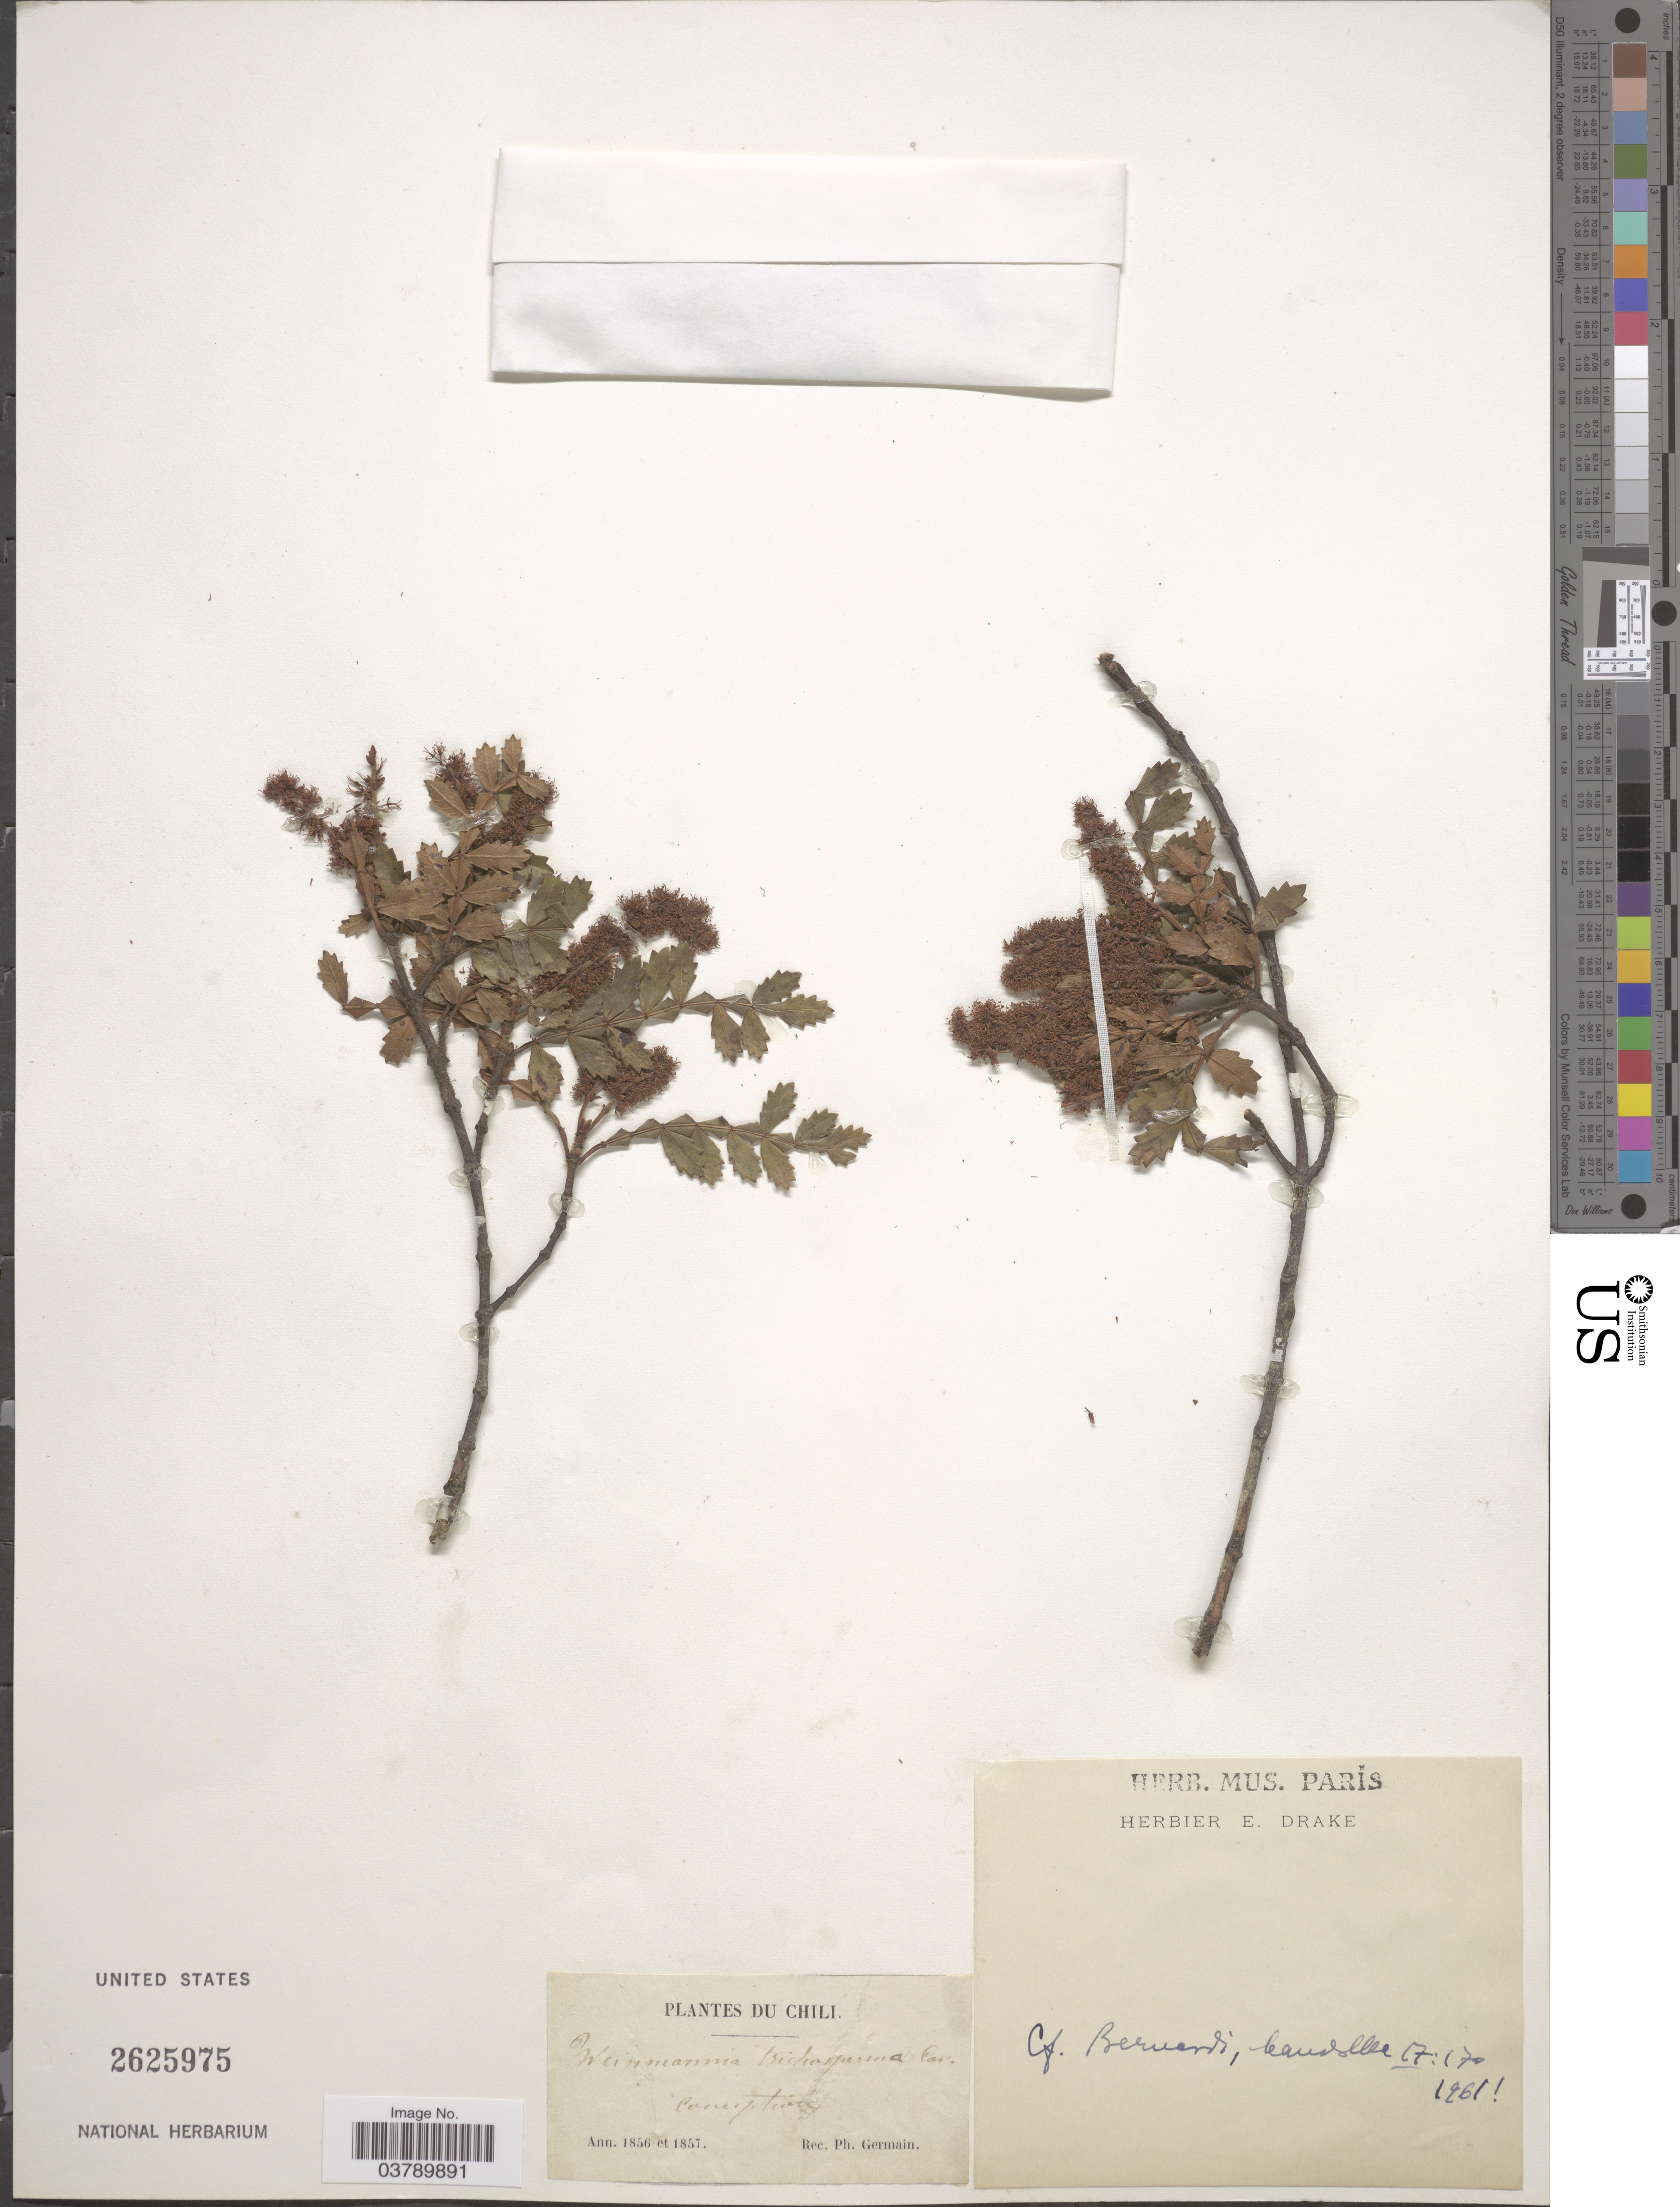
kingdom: Plantae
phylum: Tracheophyta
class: Magnoliopsida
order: Oxalidales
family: Cunoniaceae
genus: Weinmannia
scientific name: Weinmannia trichosperma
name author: Cav.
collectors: P. Germain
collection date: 1856/1857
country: Chile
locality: Conception*.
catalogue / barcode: US 2625975